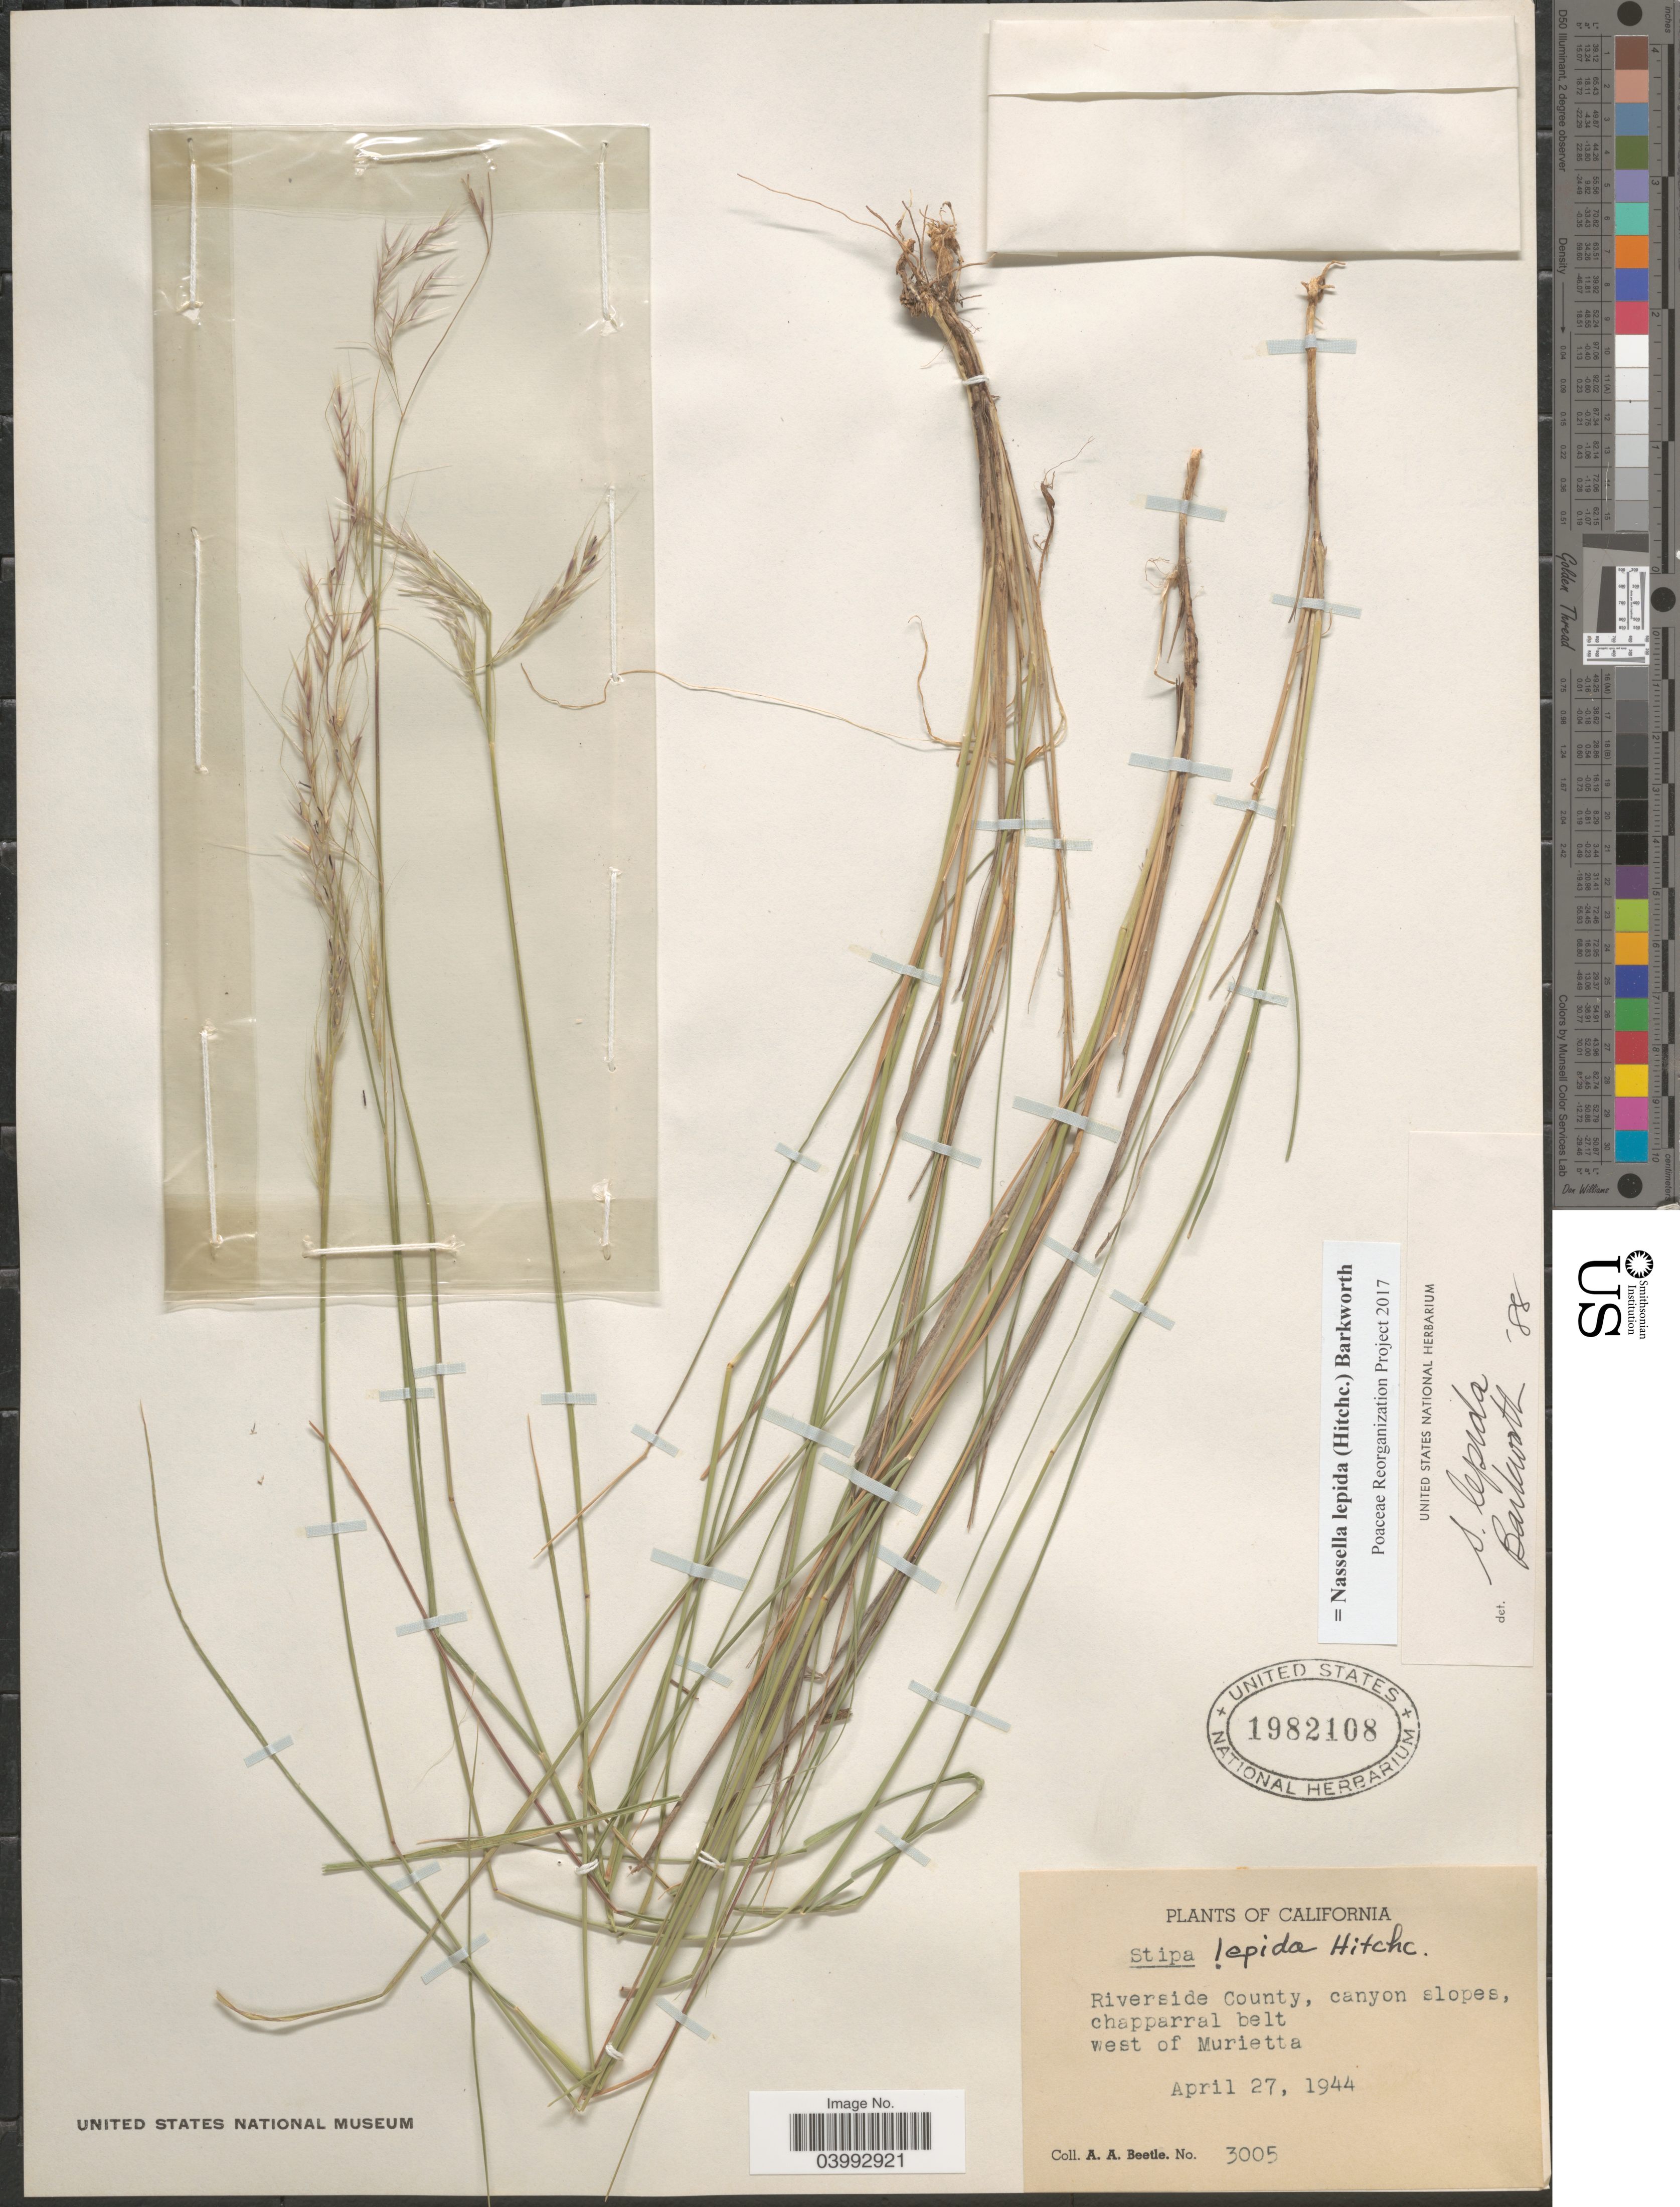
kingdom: Plantae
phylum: Tracheophyta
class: Liliopsida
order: Poales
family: Poaceae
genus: Nassella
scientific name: Nassella lepida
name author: (Hitchc.) Barkworth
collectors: A. A. Beetle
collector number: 3005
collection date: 1944-04-27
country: United States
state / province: California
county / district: Riverside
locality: Riverside County, canyon slopes, chapparral belt west of Murietta.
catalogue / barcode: US 1982108